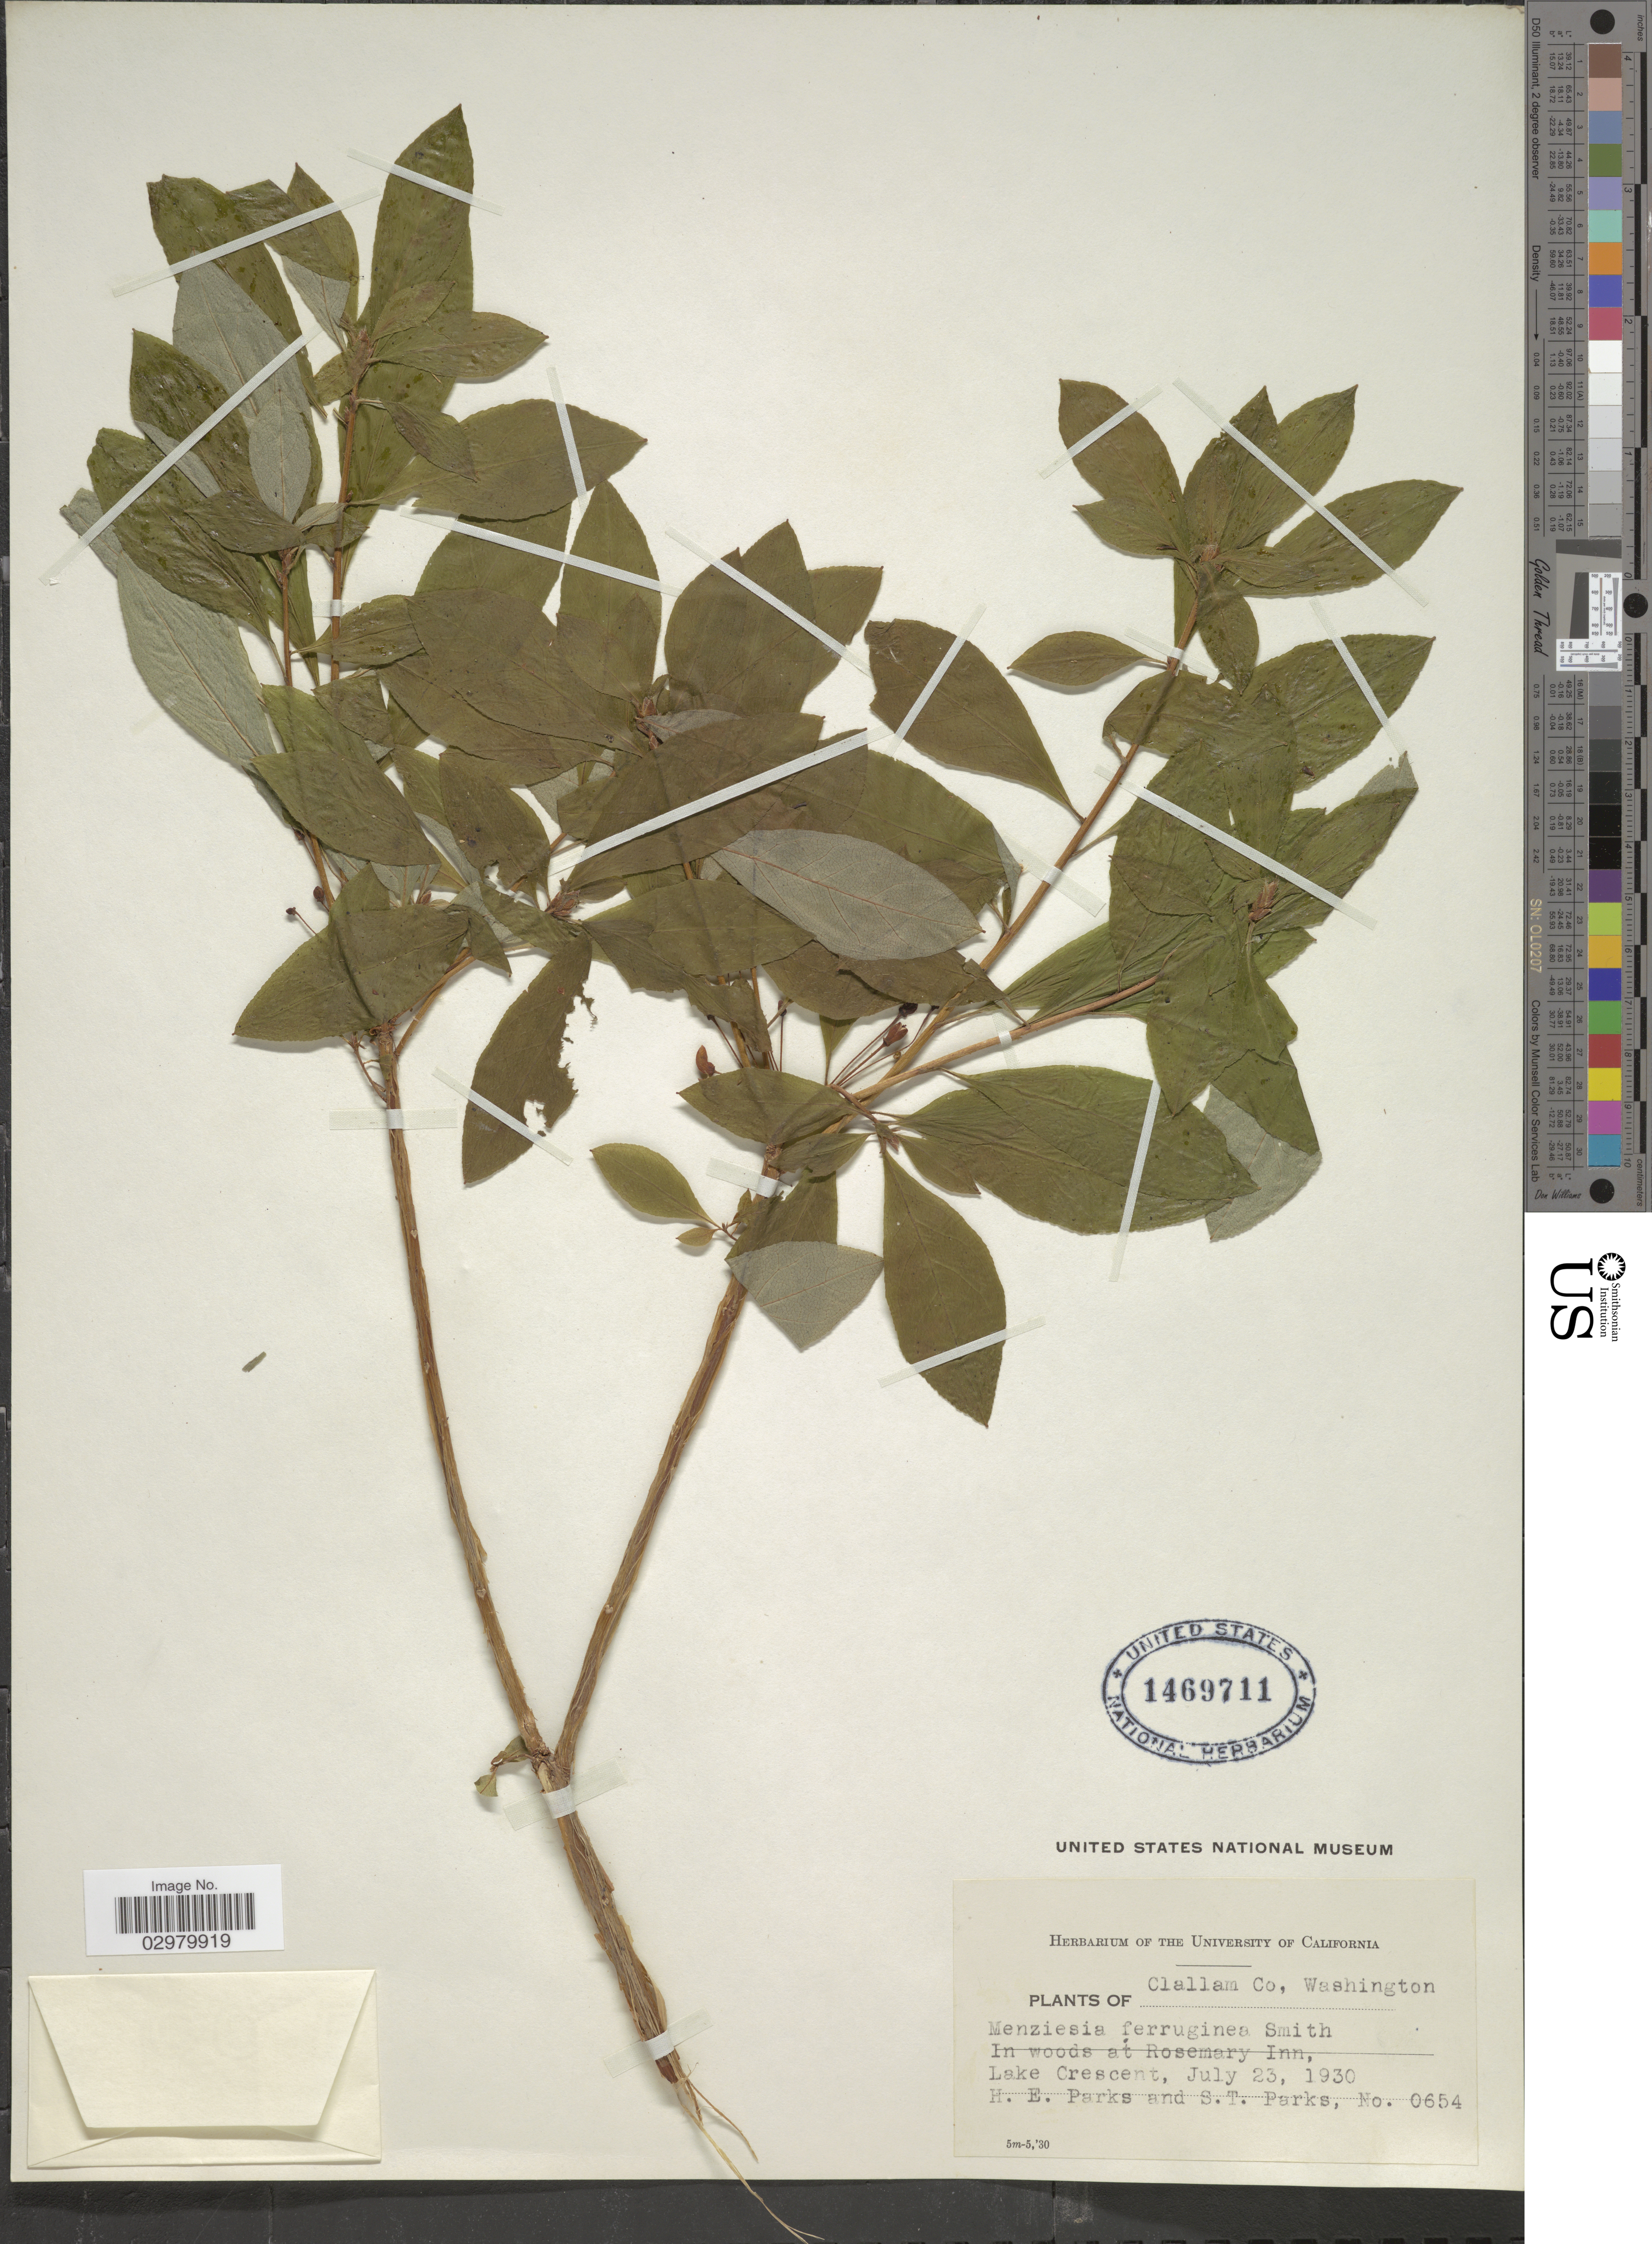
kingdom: Plantae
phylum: Tracheophyta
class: Magnoliopsida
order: Ericales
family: Ericaceae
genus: Menziesia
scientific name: Menziesia ferruginea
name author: Sm.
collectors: H. E. Parks & S. Parks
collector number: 0654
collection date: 1930-07-23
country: United States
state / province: Washington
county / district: Clallam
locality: Clallam Co. In woods at Rosemary Inn, Lake Crescent.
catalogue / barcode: US 1469711